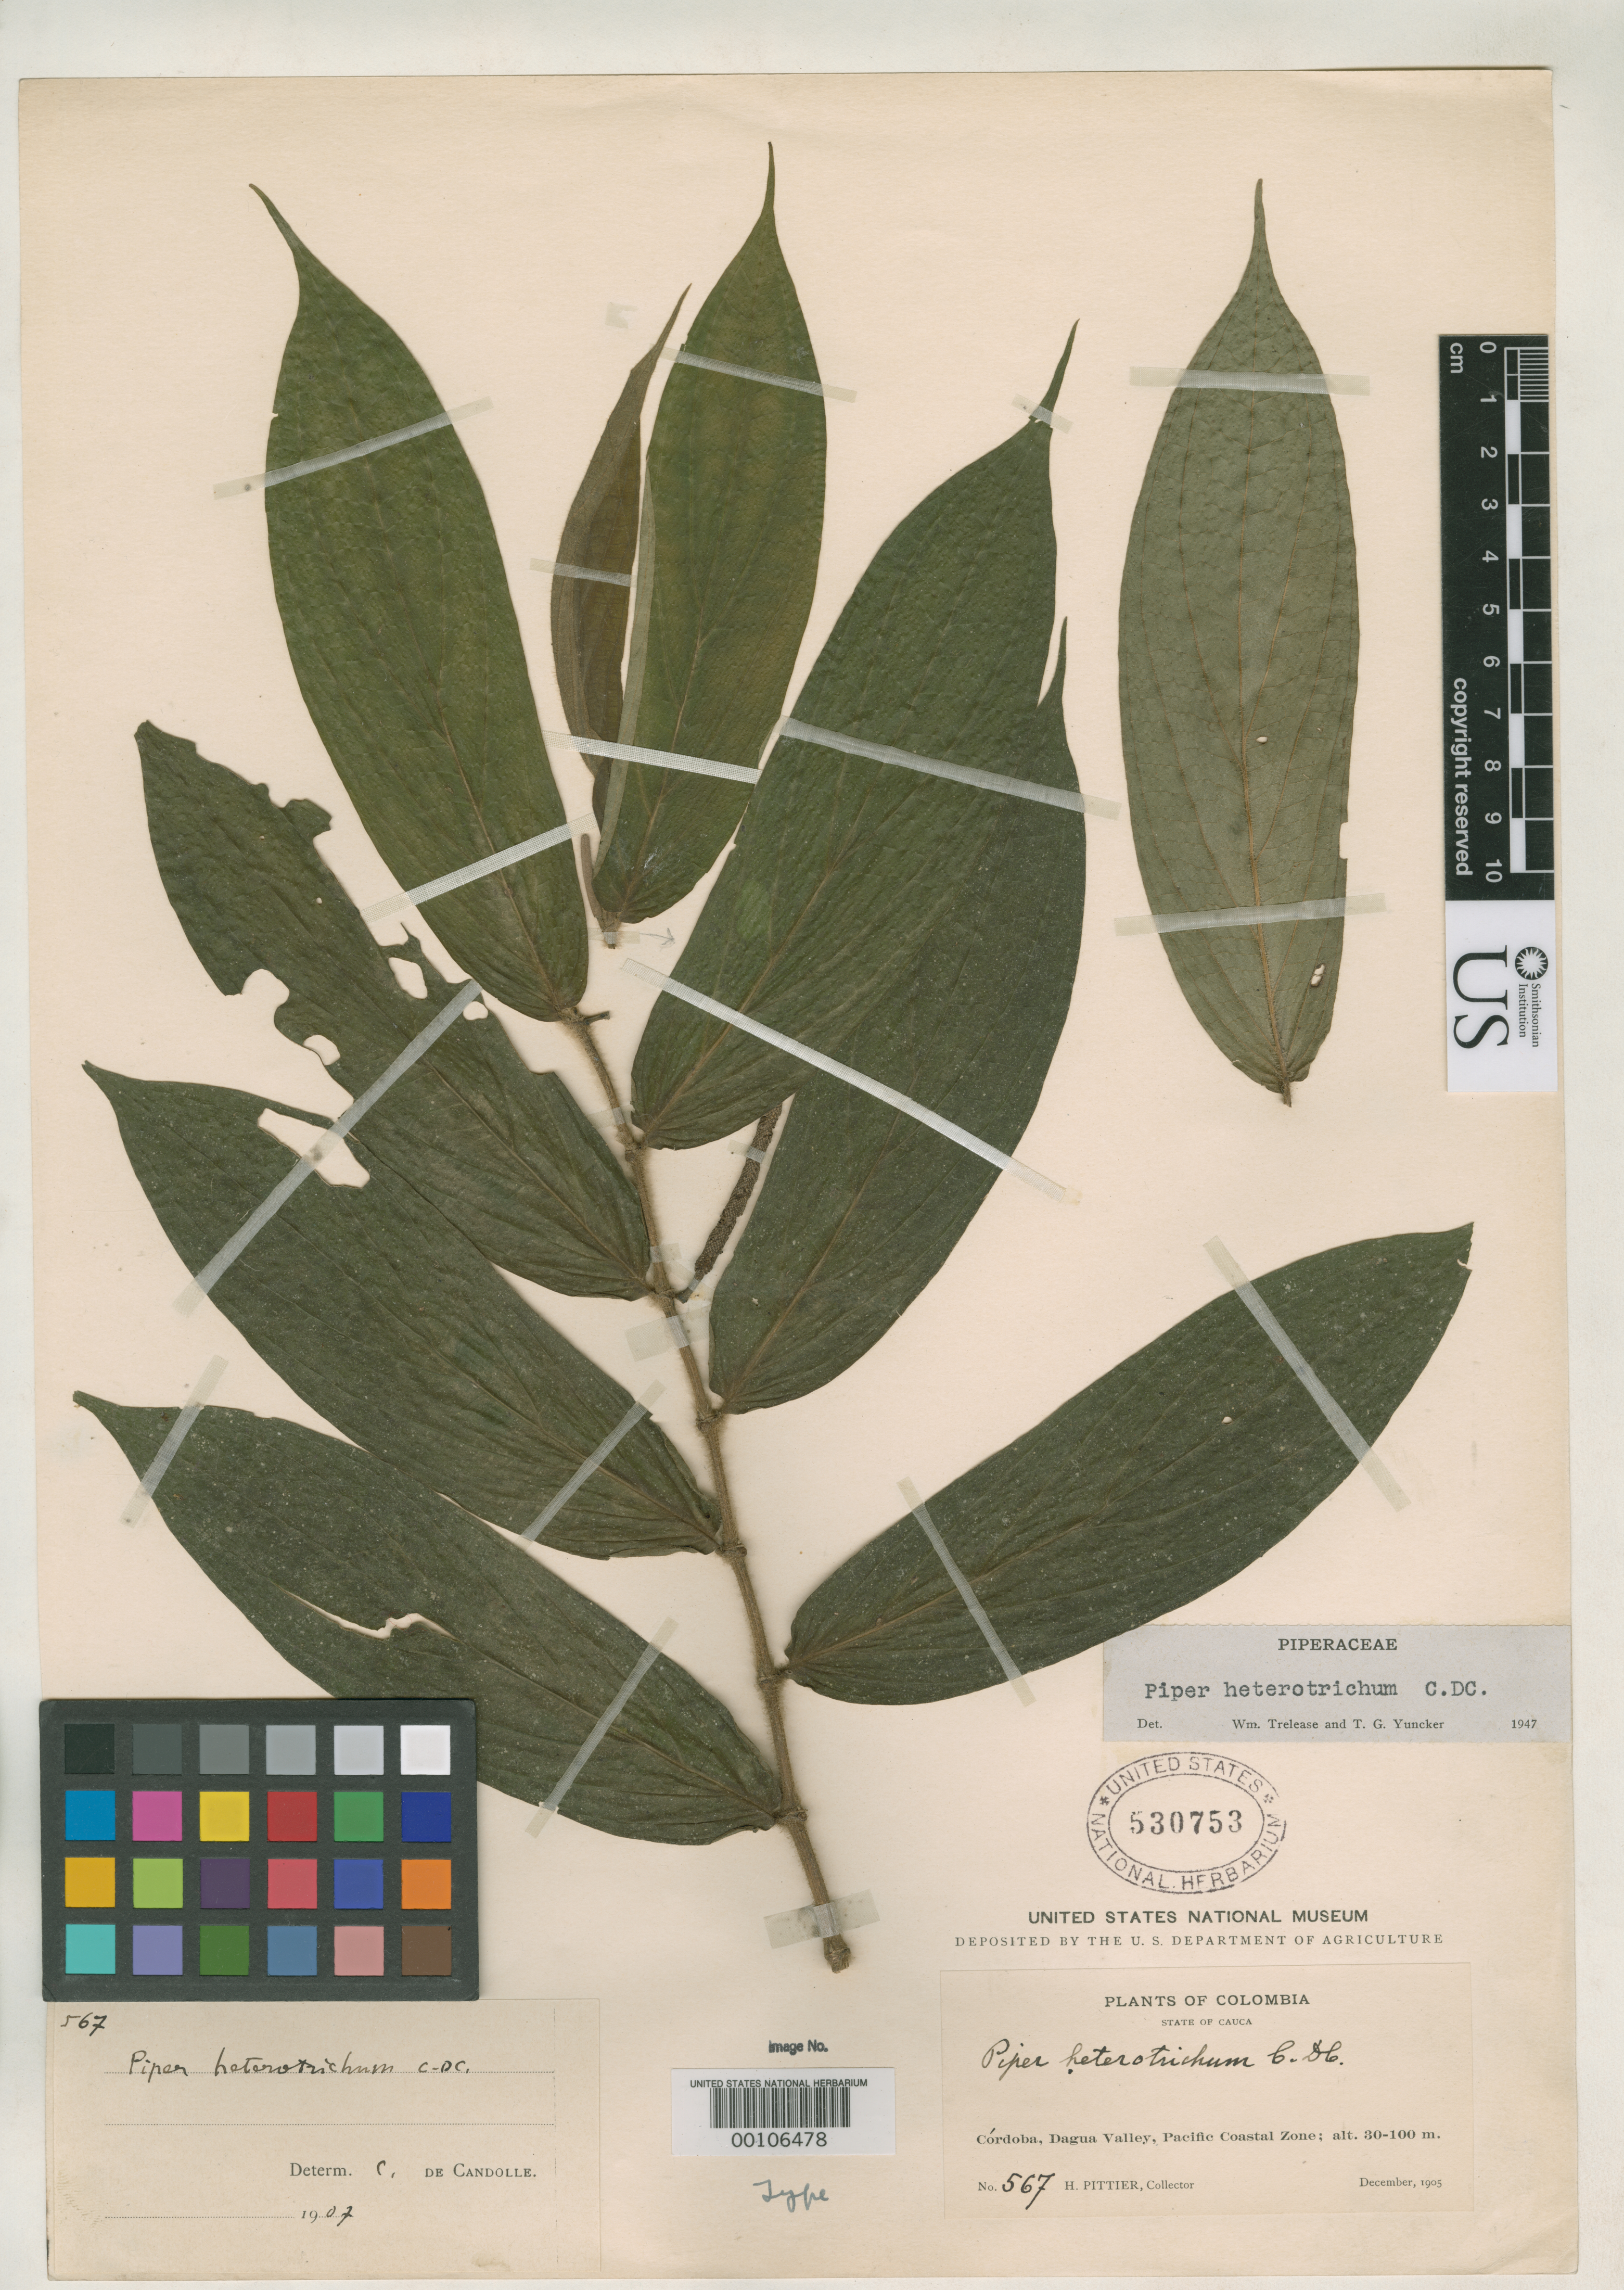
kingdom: Plantae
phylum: Tracheophyta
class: Magnoliopsida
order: Piperales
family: Piperaceae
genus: Piper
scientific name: Piper heterotrichum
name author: C. DC.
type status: Holotype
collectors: H. F. Pittier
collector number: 567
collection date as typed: Dec 1905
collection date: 1905-12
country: Colombia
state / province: Cauca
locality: Dagua Valley.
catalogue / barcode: US 530753